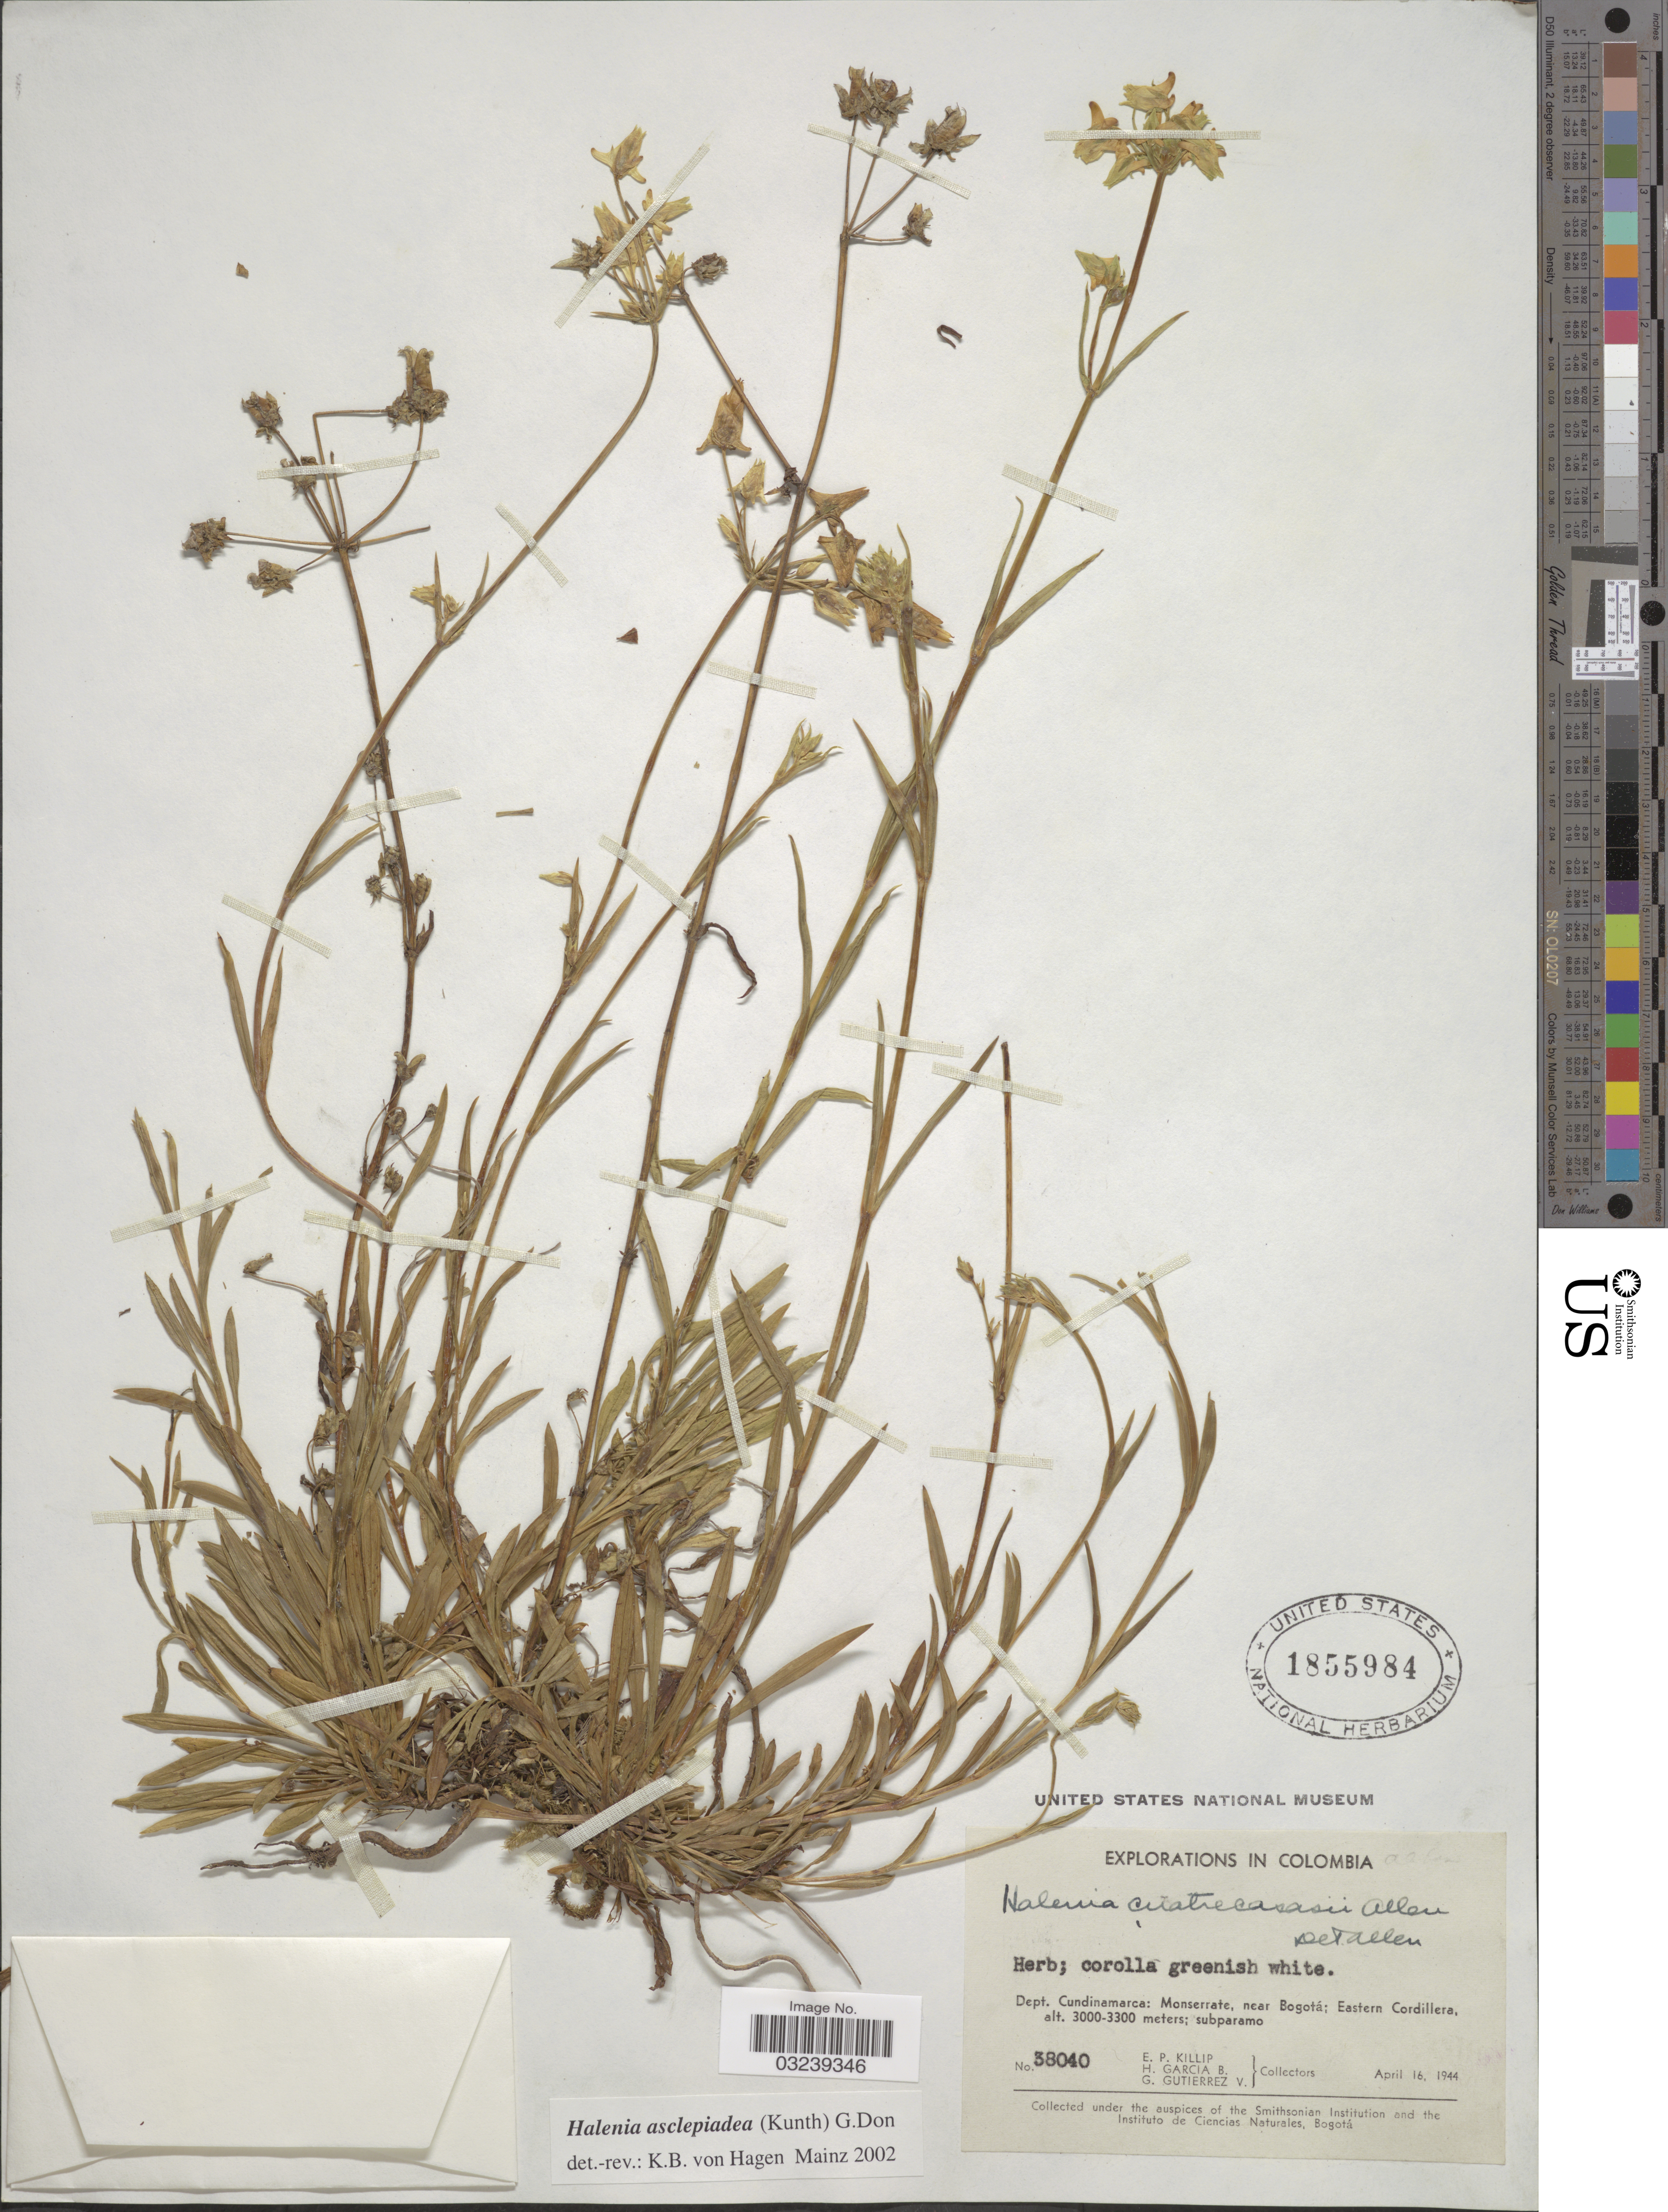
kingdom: Plantae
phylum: Tracheophyta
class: Magnoliopsida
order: Gentianales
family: Gentianaceae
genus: Halenia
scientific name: Halenia asclepiadea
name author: (Kunth) G. Don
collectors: E. P. Killip, H. García B. & G. Gutiérrez V.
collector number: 38040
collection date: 1944-04-16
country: Colombia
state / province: Cundinamarca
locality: Dept. Cundinamarca: Monserrate, near Bogotá; Eastern Cordillera.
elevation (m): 3000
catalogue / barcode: US 1855984